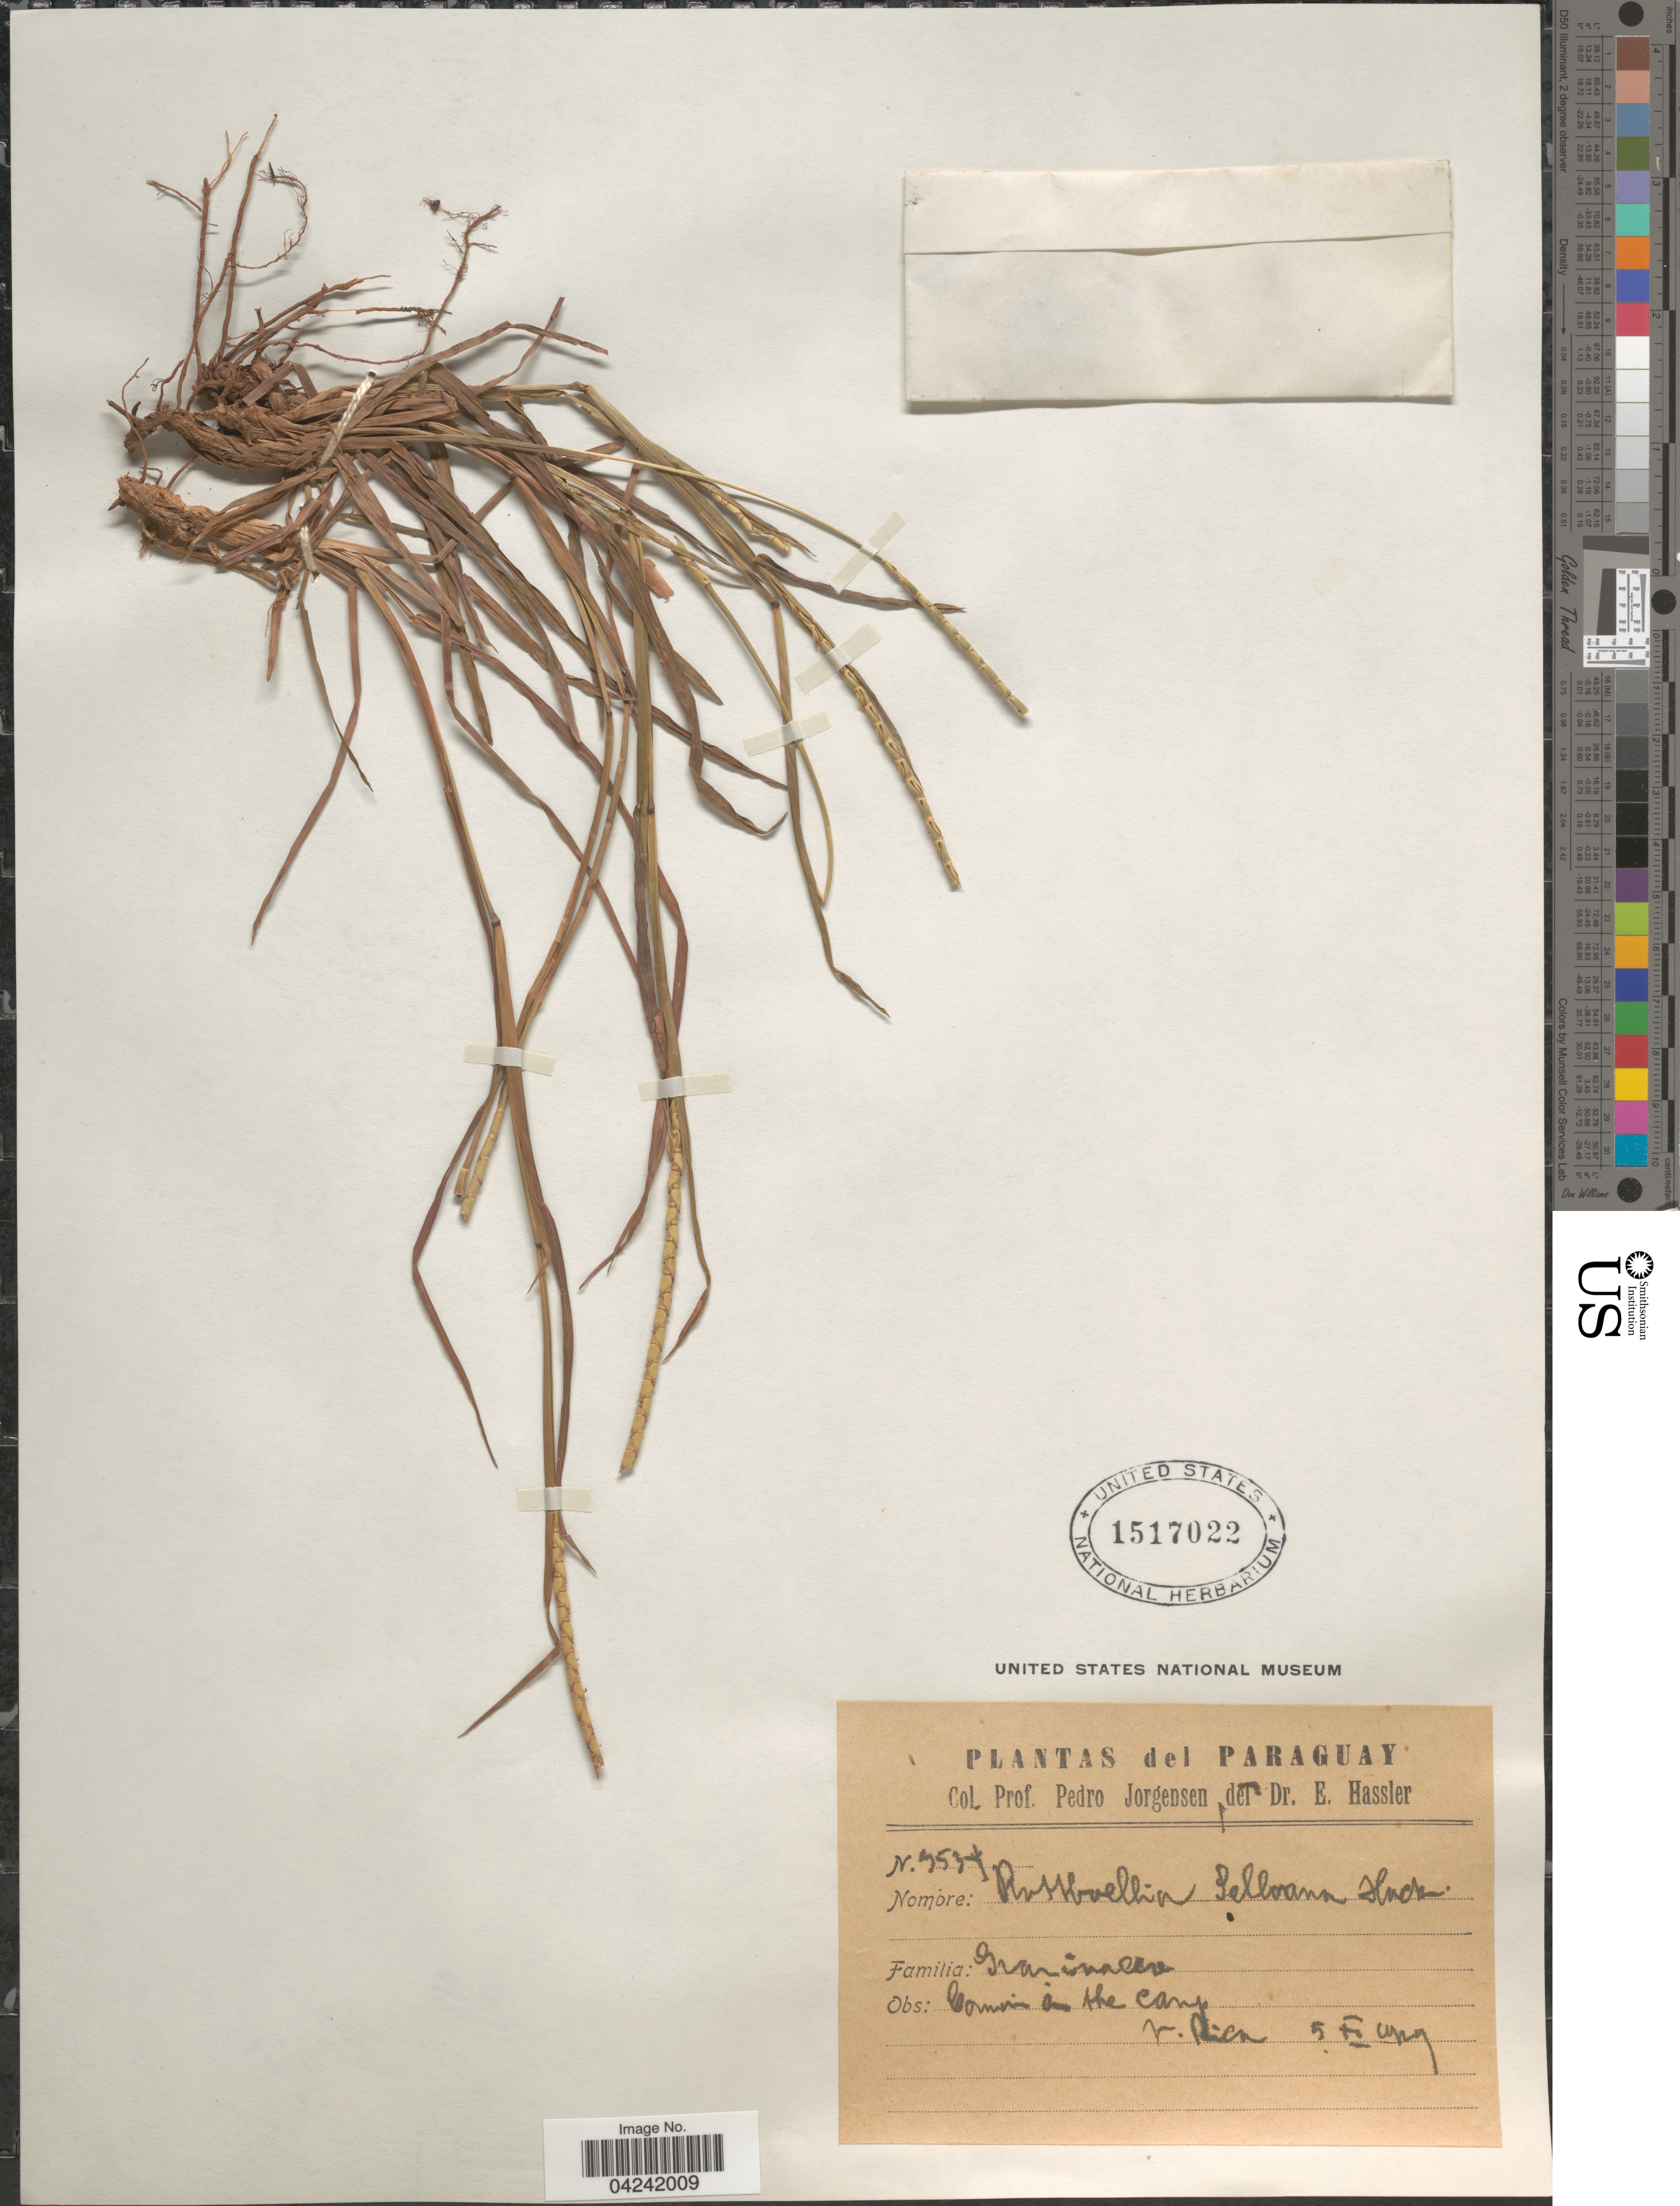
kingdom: Plantae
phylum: Tracheophyta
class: Liliopsida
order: Poales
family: Poaceae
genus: Mnesithea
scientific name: Mnesithea selloana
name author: (Hack.) de Koning & Sosef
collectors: P. Jörgensen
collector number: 3534*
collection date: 1929-09-05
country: Paraguay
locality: Common on the camp. V. Rica.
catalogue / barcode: US 1517022